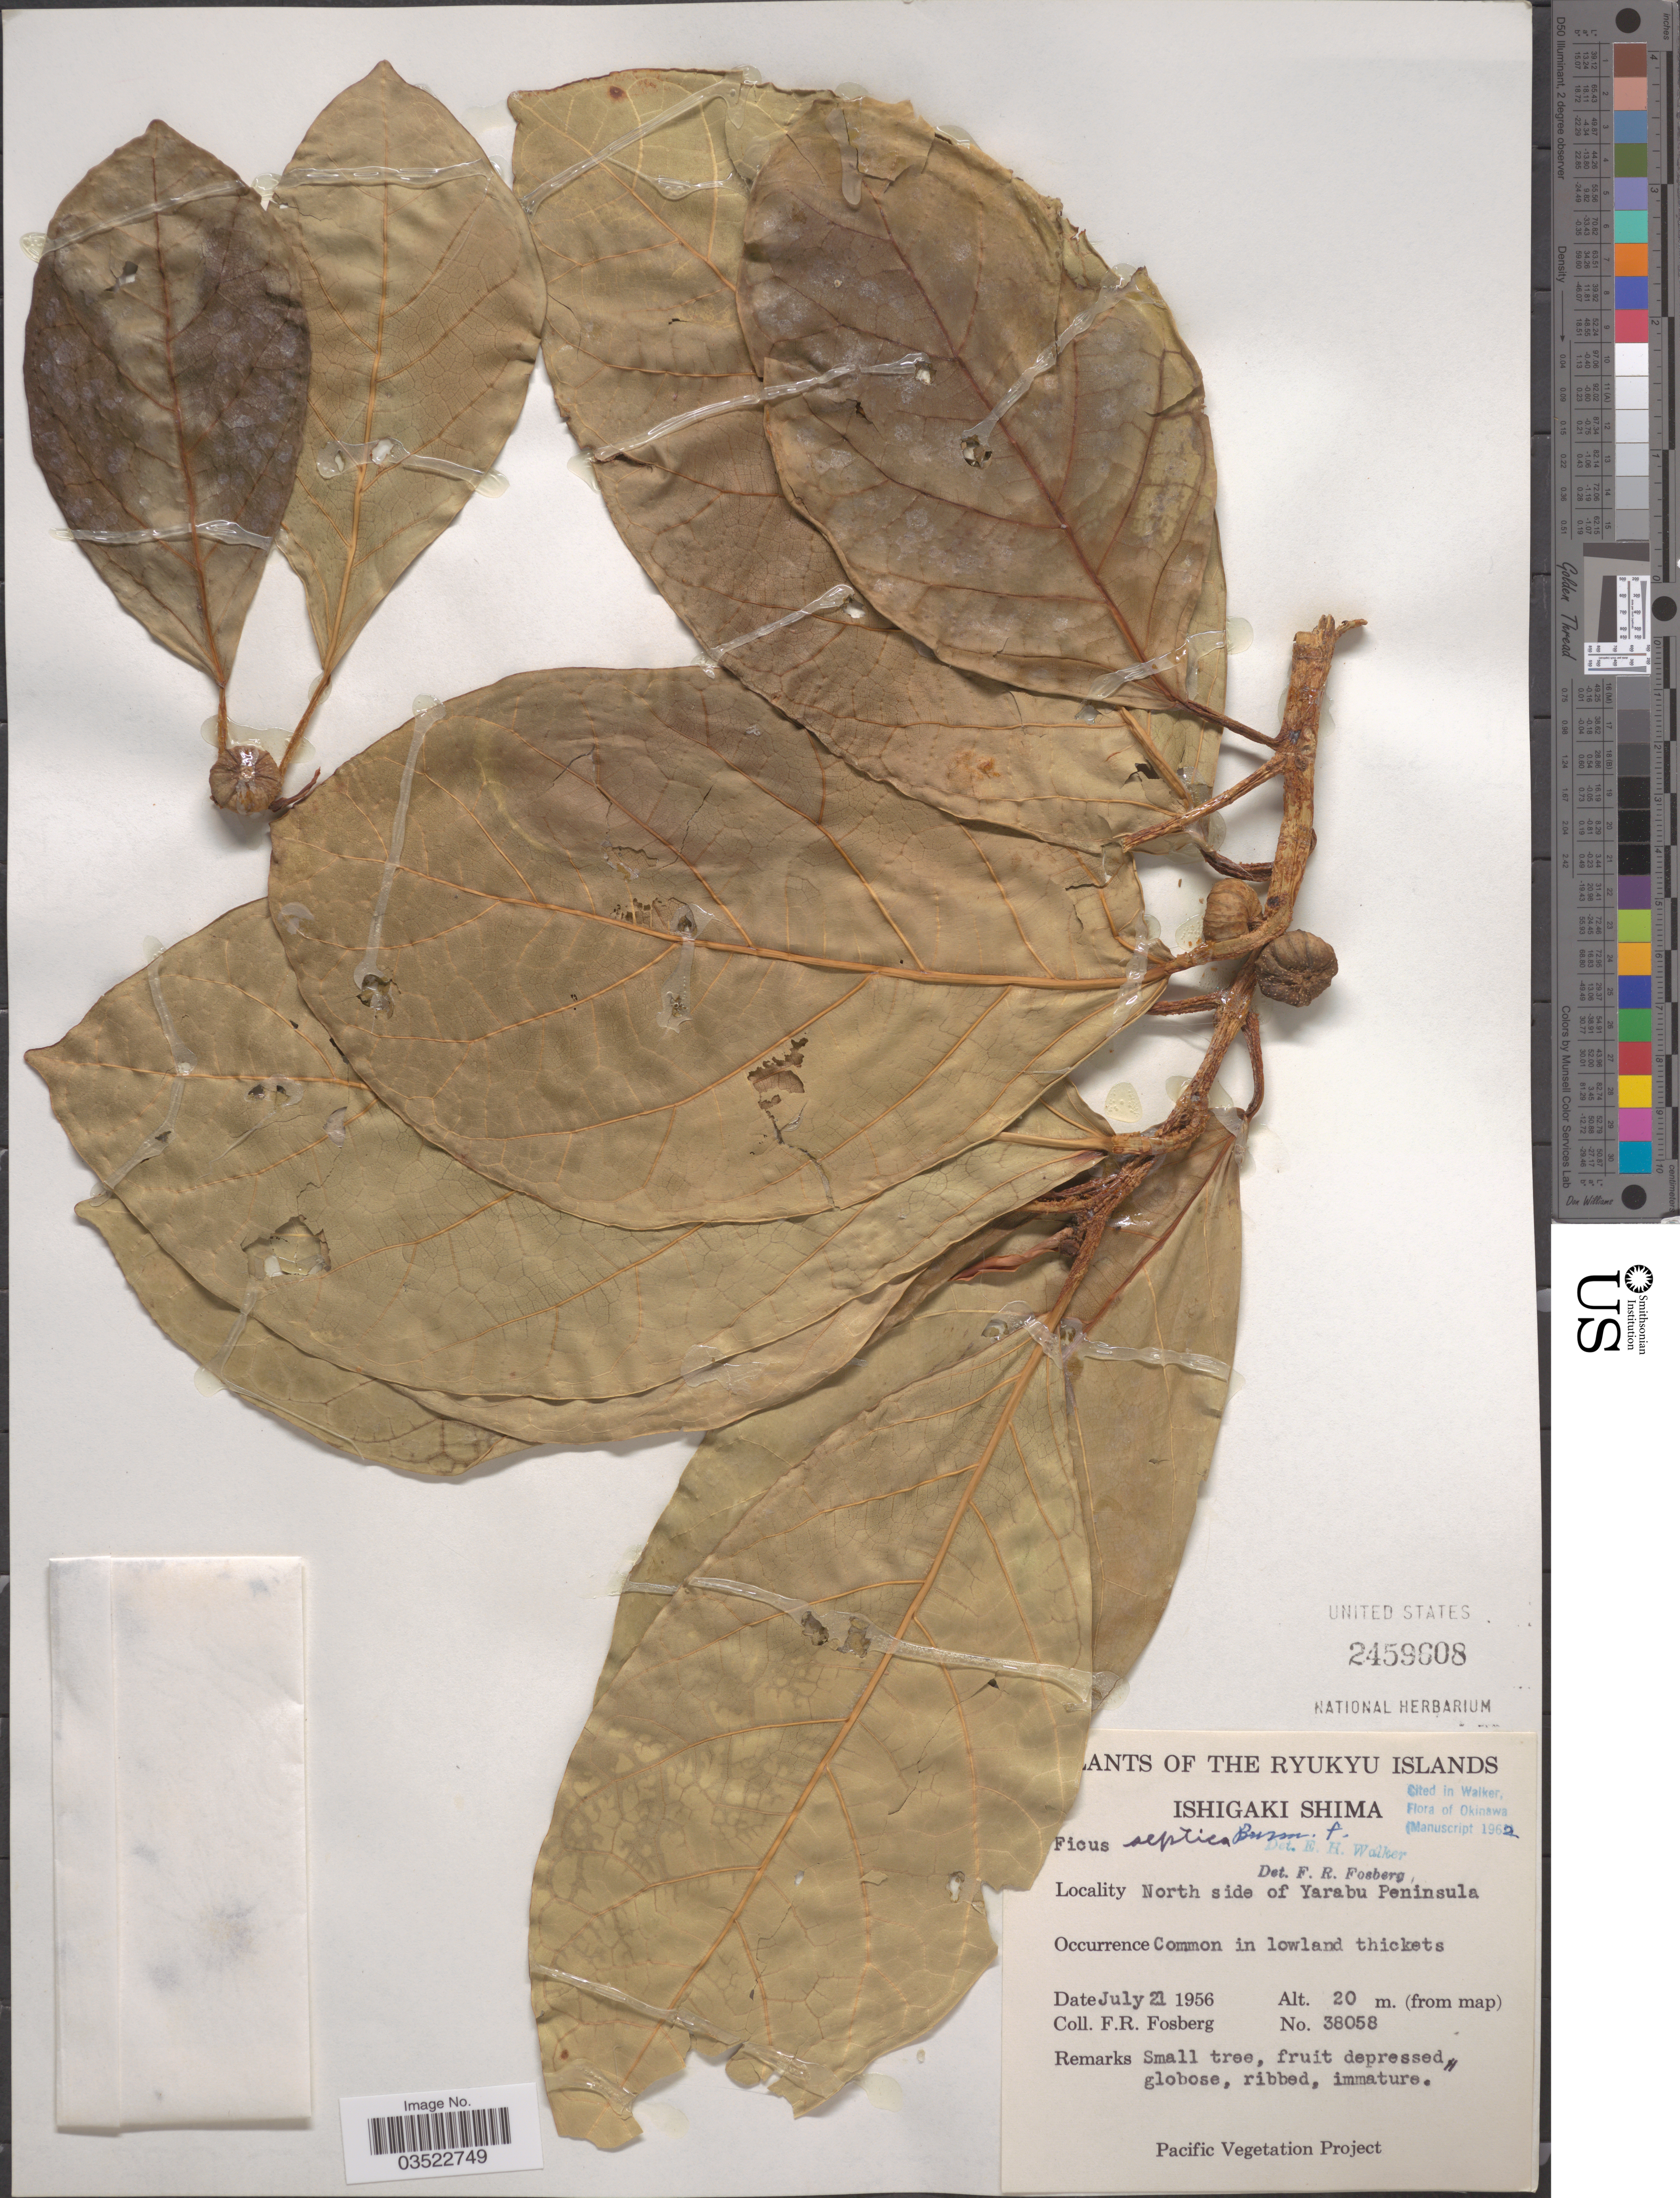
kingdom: Plantae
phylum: Tracheophyta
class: Magnoliopsida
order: Rosales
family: Moraceae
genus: Ficus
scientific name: Ficus septica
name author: Burm. f.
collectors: F. R. Fosberg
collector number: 38058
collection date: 1956-07-21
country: Japan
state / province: Okinawa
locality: Ryukyu Islands. Ishigaki Shima. North side of Yarabu Peninsula.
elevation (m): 20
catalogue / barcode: US 2459608